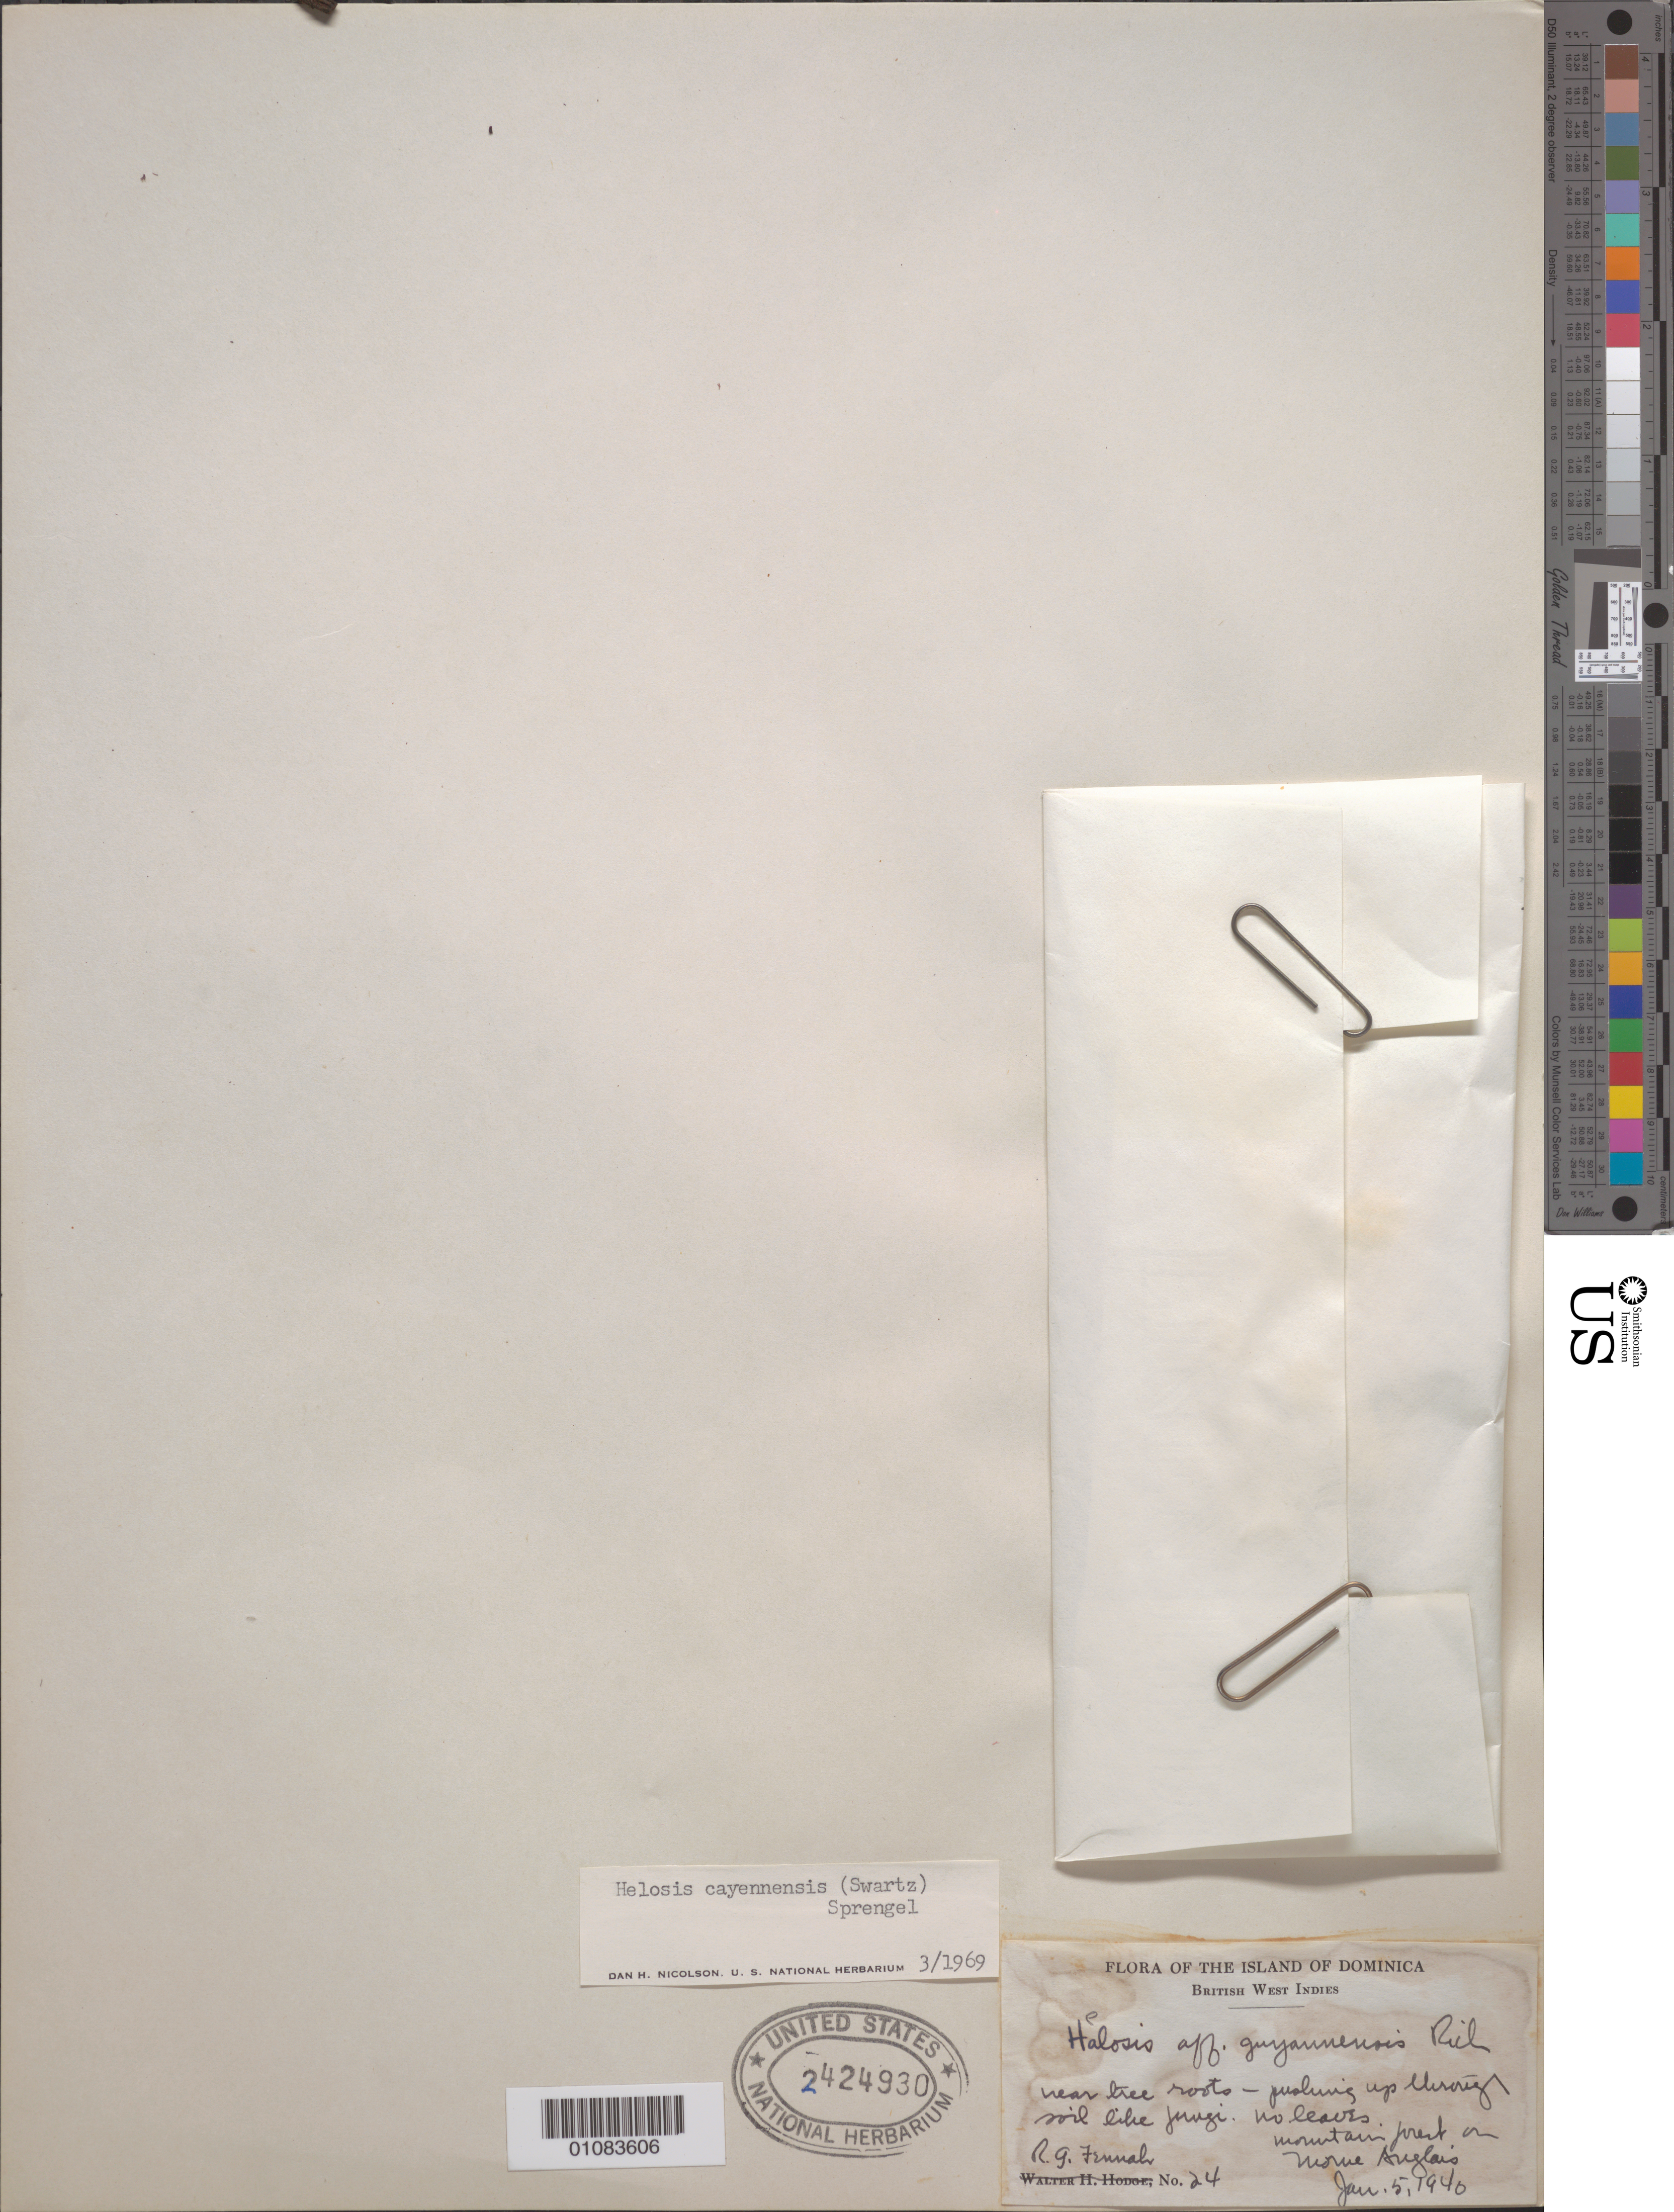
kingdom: Plantae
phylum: Tracheophyta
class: Magnoliopsida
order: Santalales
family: Balanophoraceae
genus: Scybalium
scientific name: Scybalium jamaicense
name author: (Sw.) Schott & Endl.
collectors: R. Fennah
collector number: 24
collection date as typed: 05 Jan 1940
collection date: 1940-01-05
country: Dominica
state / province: St. George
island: Dominica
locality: Morne Anglais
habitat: Mountain forest, very near tree roots-pushing up through soil like fungi.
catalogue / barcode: US 2424930